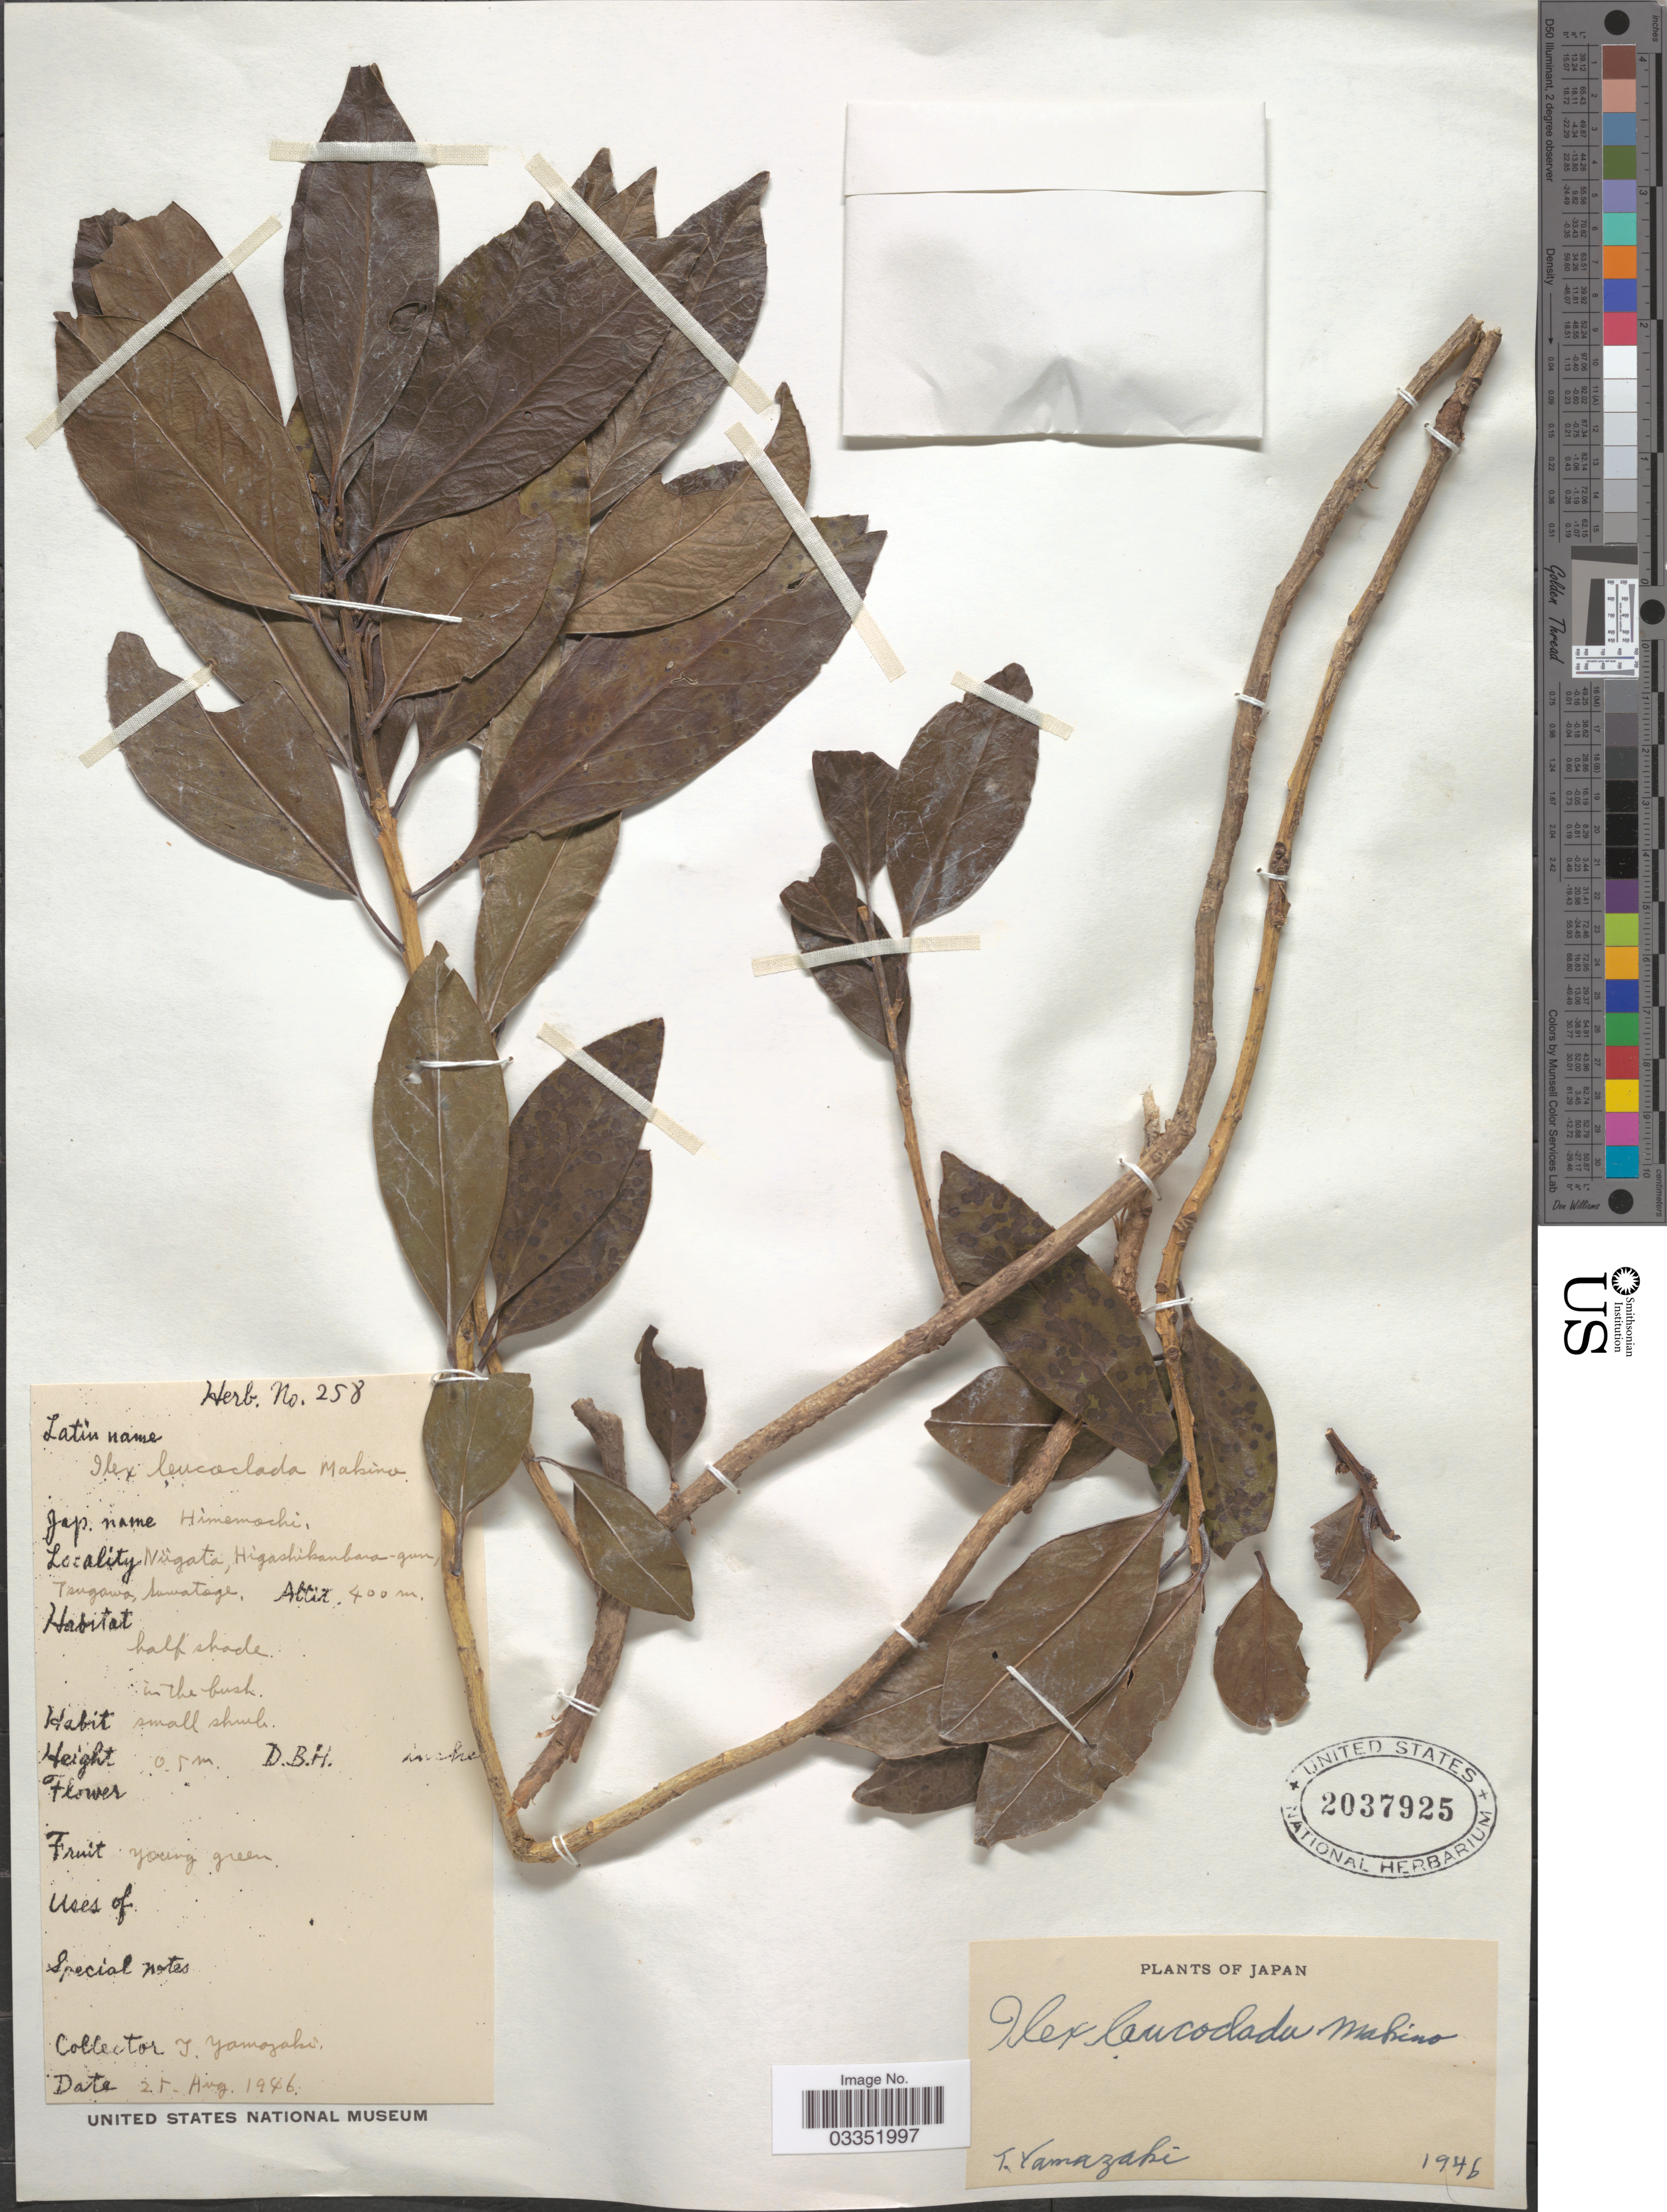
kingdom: Plantae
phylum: Tracheophyta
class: Magnoliopsida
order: Aquifoliales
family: Aquifoliaceae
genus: Ilex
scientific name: Ilex leucoclada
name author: (Maxim.) Makino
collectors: T. Yamazaki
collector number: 258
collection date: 1946-08-25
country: Japan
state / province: Niigata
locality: Higashikanbara-gun, Tsugawa, Suwatoge.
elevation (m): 400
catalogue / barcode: US 2037925